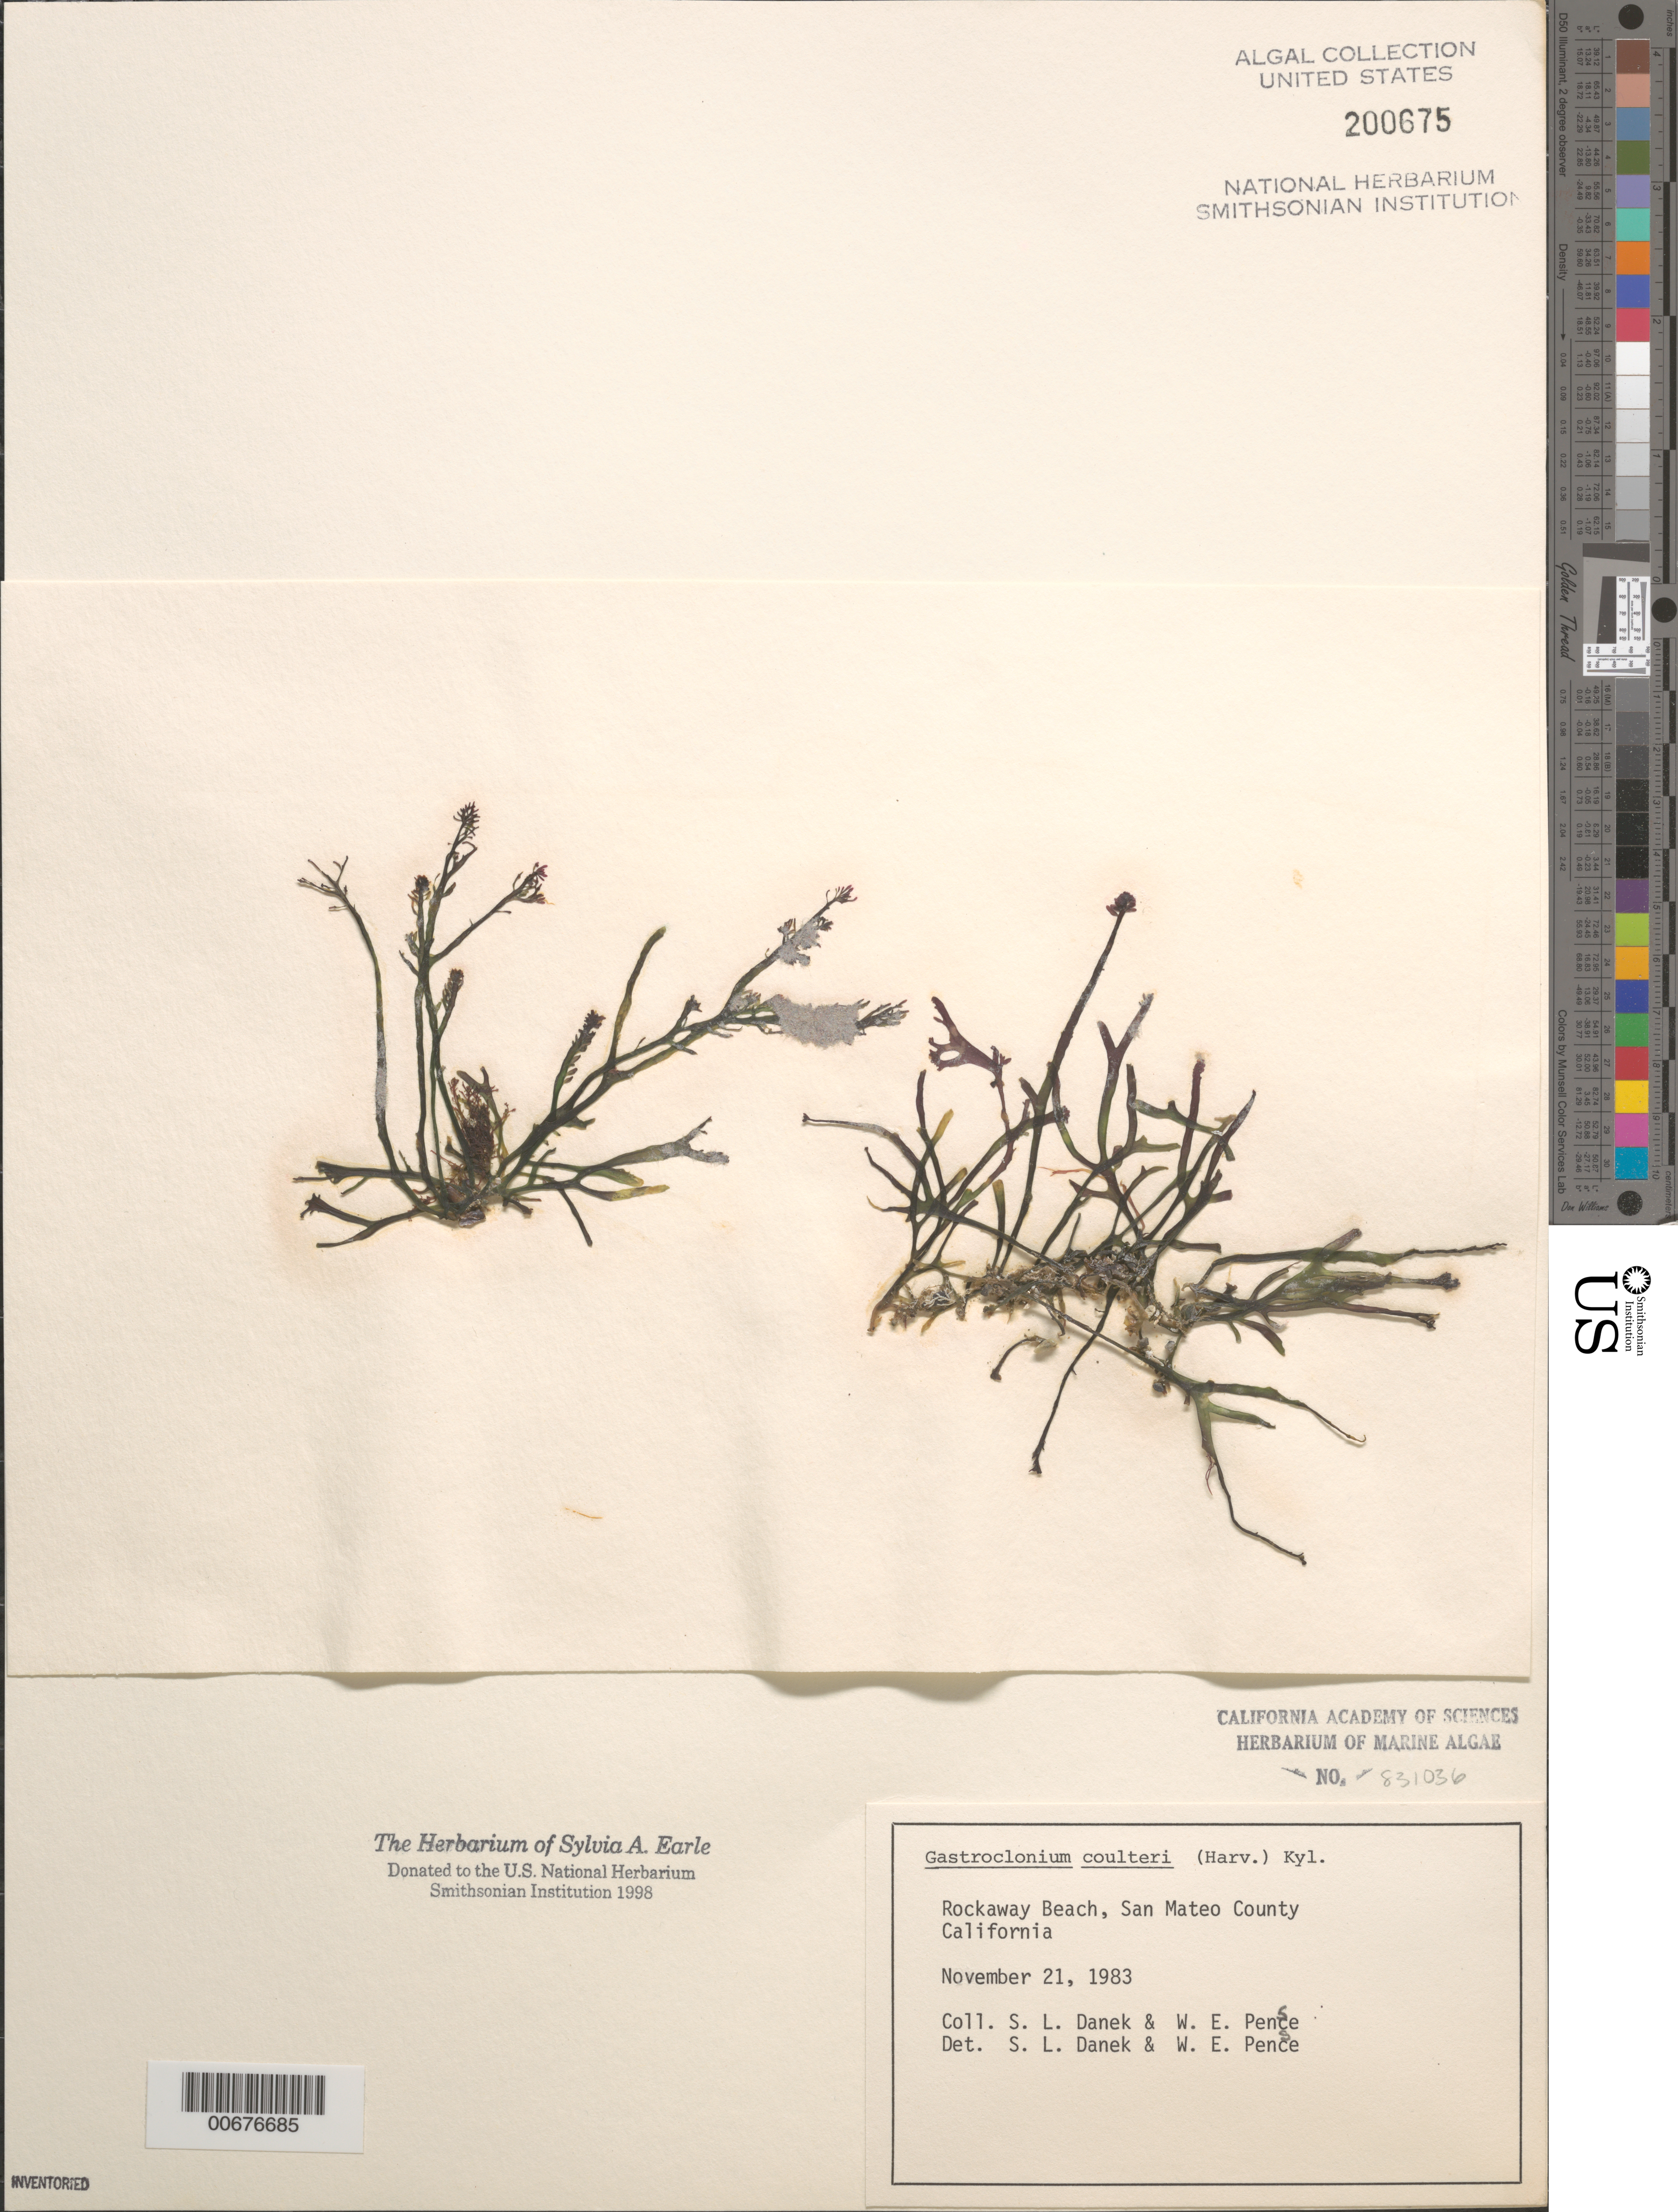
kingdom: Plantae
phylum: Rhodophyta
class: Florideophyceae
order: Rhodymeniales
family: Champiaceae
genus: Neogastroclonium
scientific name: Neogastroclonium subarticulatum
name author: (Turner) L. Le Gall et al.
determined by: Algae name updating Project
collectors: S. Danek & W. Pense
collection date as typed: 21 Nov 1983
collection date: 1983-11-21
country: United States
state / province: California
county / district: San Mateo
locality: Rockaway Beach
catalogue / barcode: US 200675